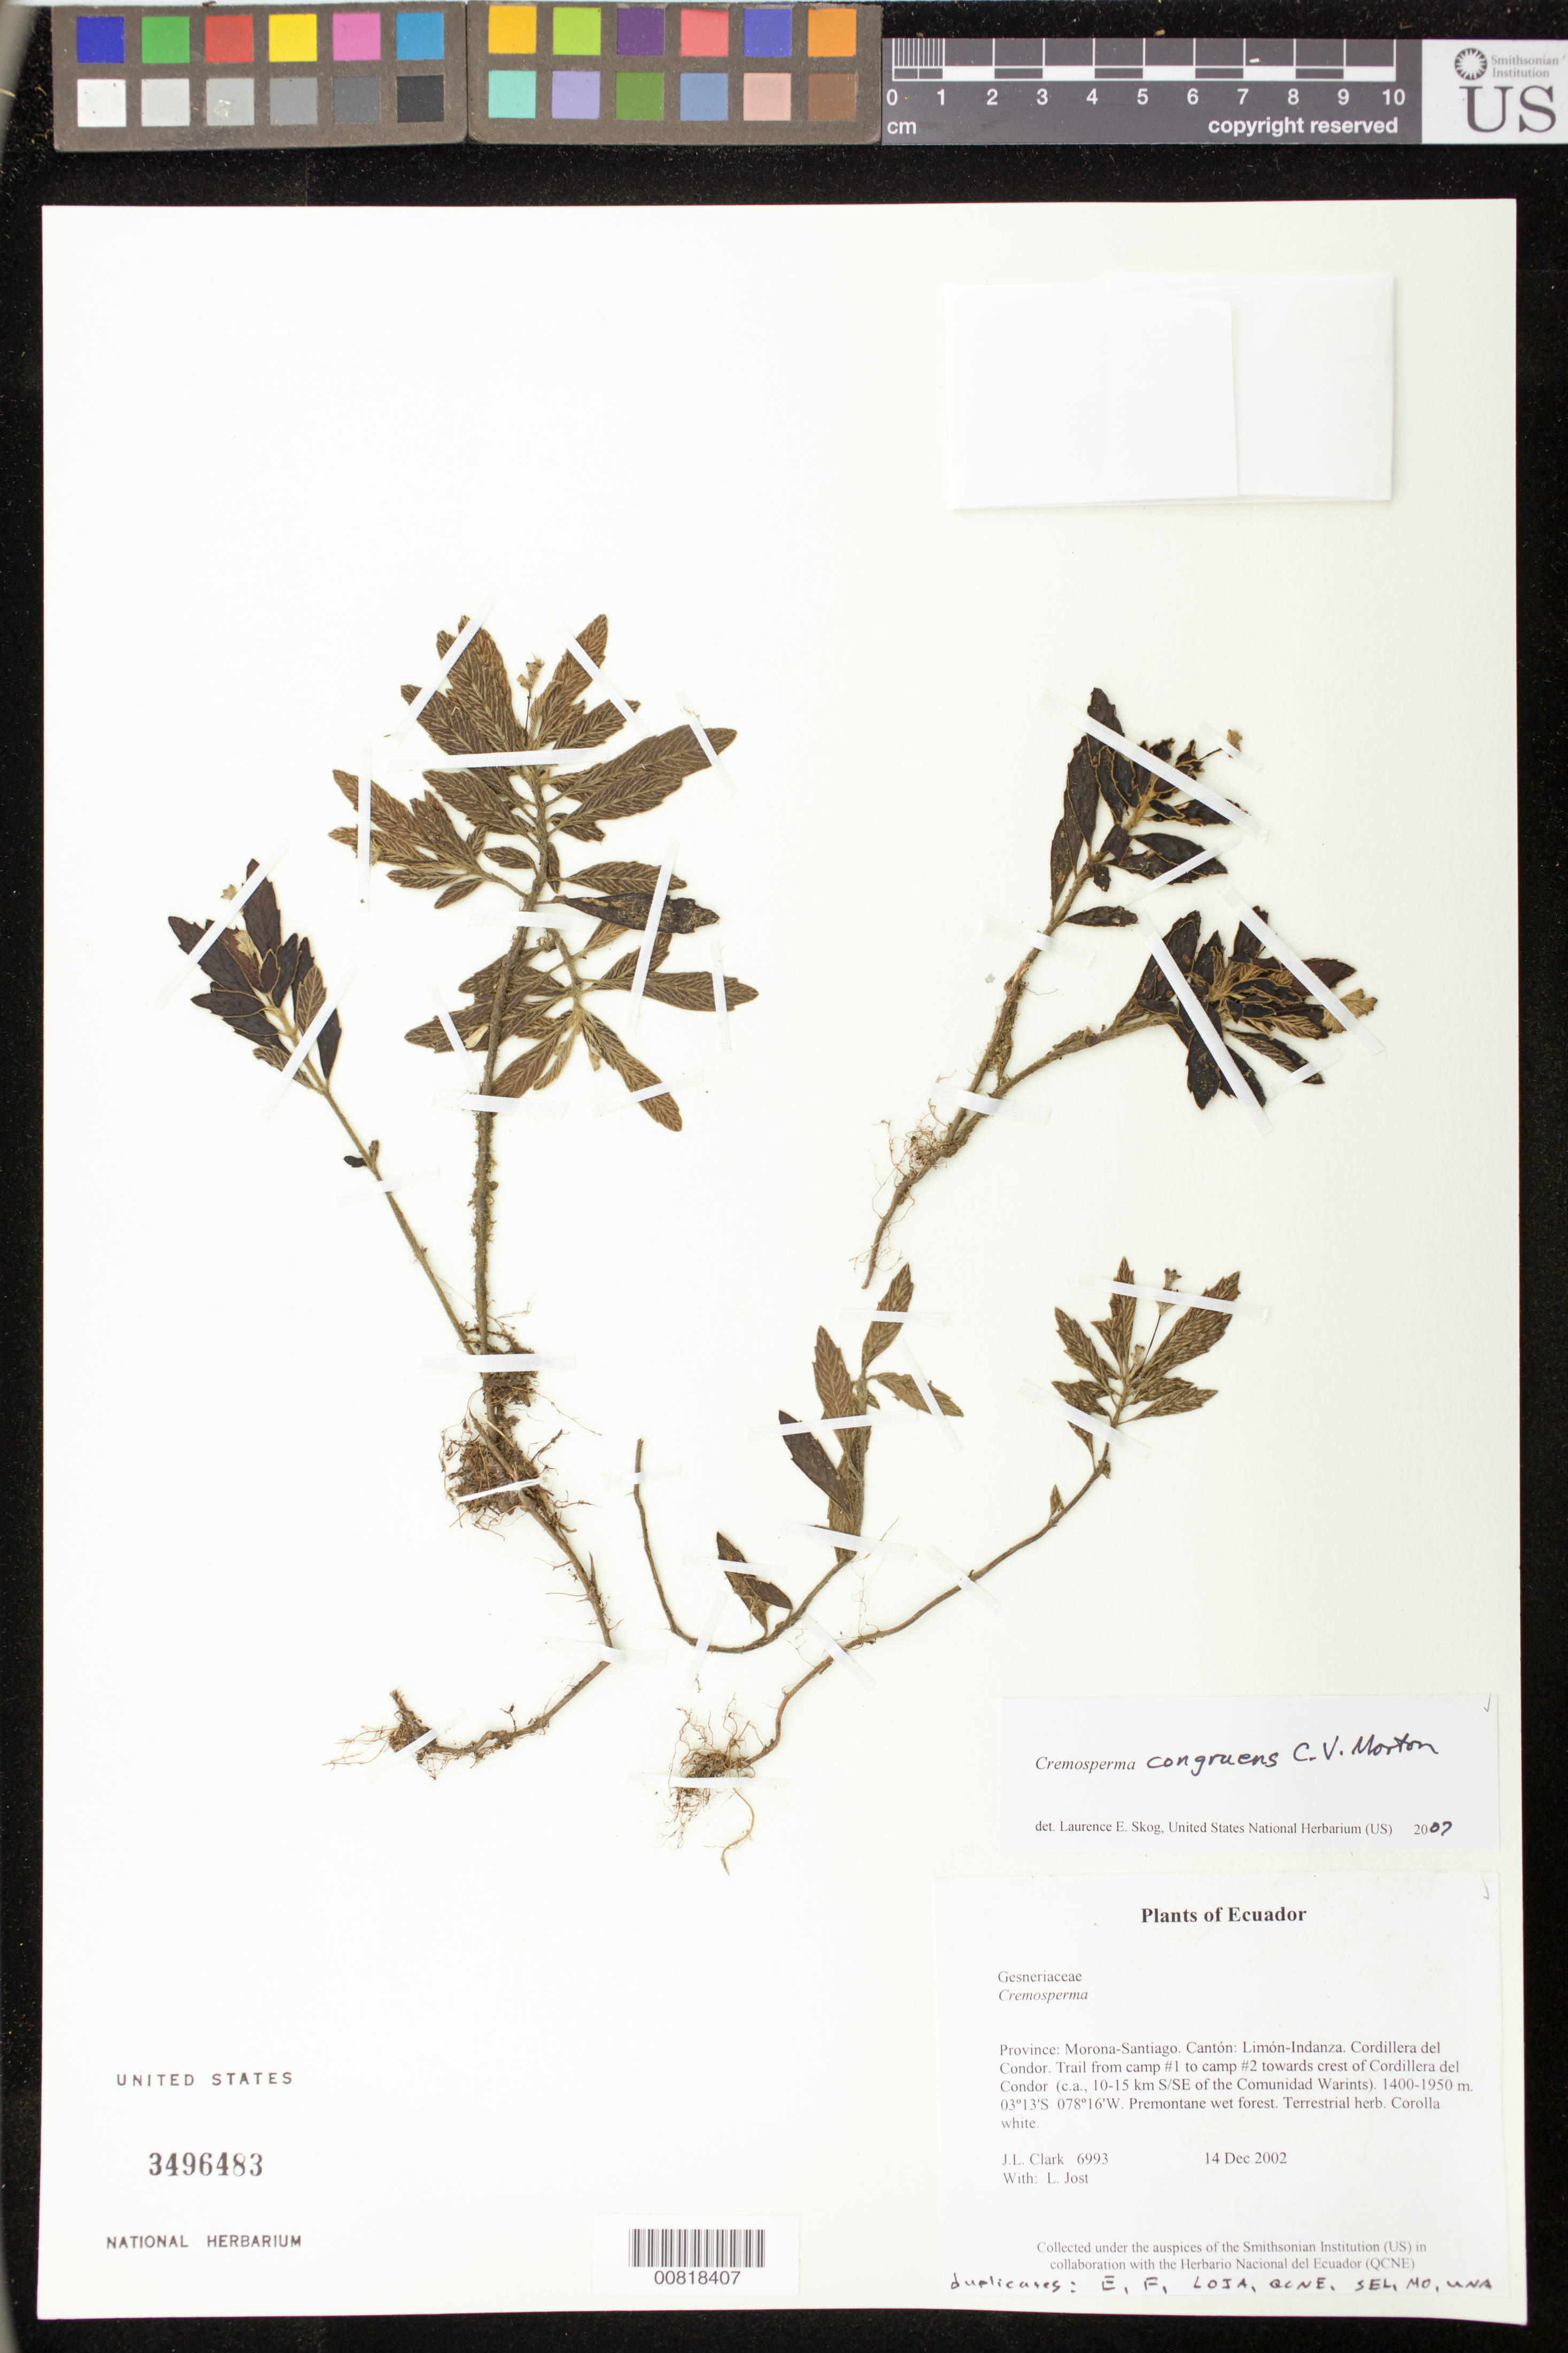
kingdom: Plantae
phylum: Tracheophyta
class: Magnoliopsida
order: Lamiales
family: Gesneriaceae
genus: Cremosperma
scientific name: Cremosperma congruens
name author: C.V. Morton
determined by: Skog, Laurence E.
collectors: J. L. Clark & L. Jost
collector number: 6993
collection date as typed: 14 Dec 2002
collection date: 2002-12-14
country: Ecuador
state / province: Morona-Santiago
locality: Limón-Indanza. Cordillera del Condor. Trail from camp #1 to camp #2 towards crest of Cordillera del Condor (c.a., 10-15 km S/SE of the Comunidad Warints).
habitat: Premontane wet forest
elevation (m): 1400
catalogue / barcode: US 3496483